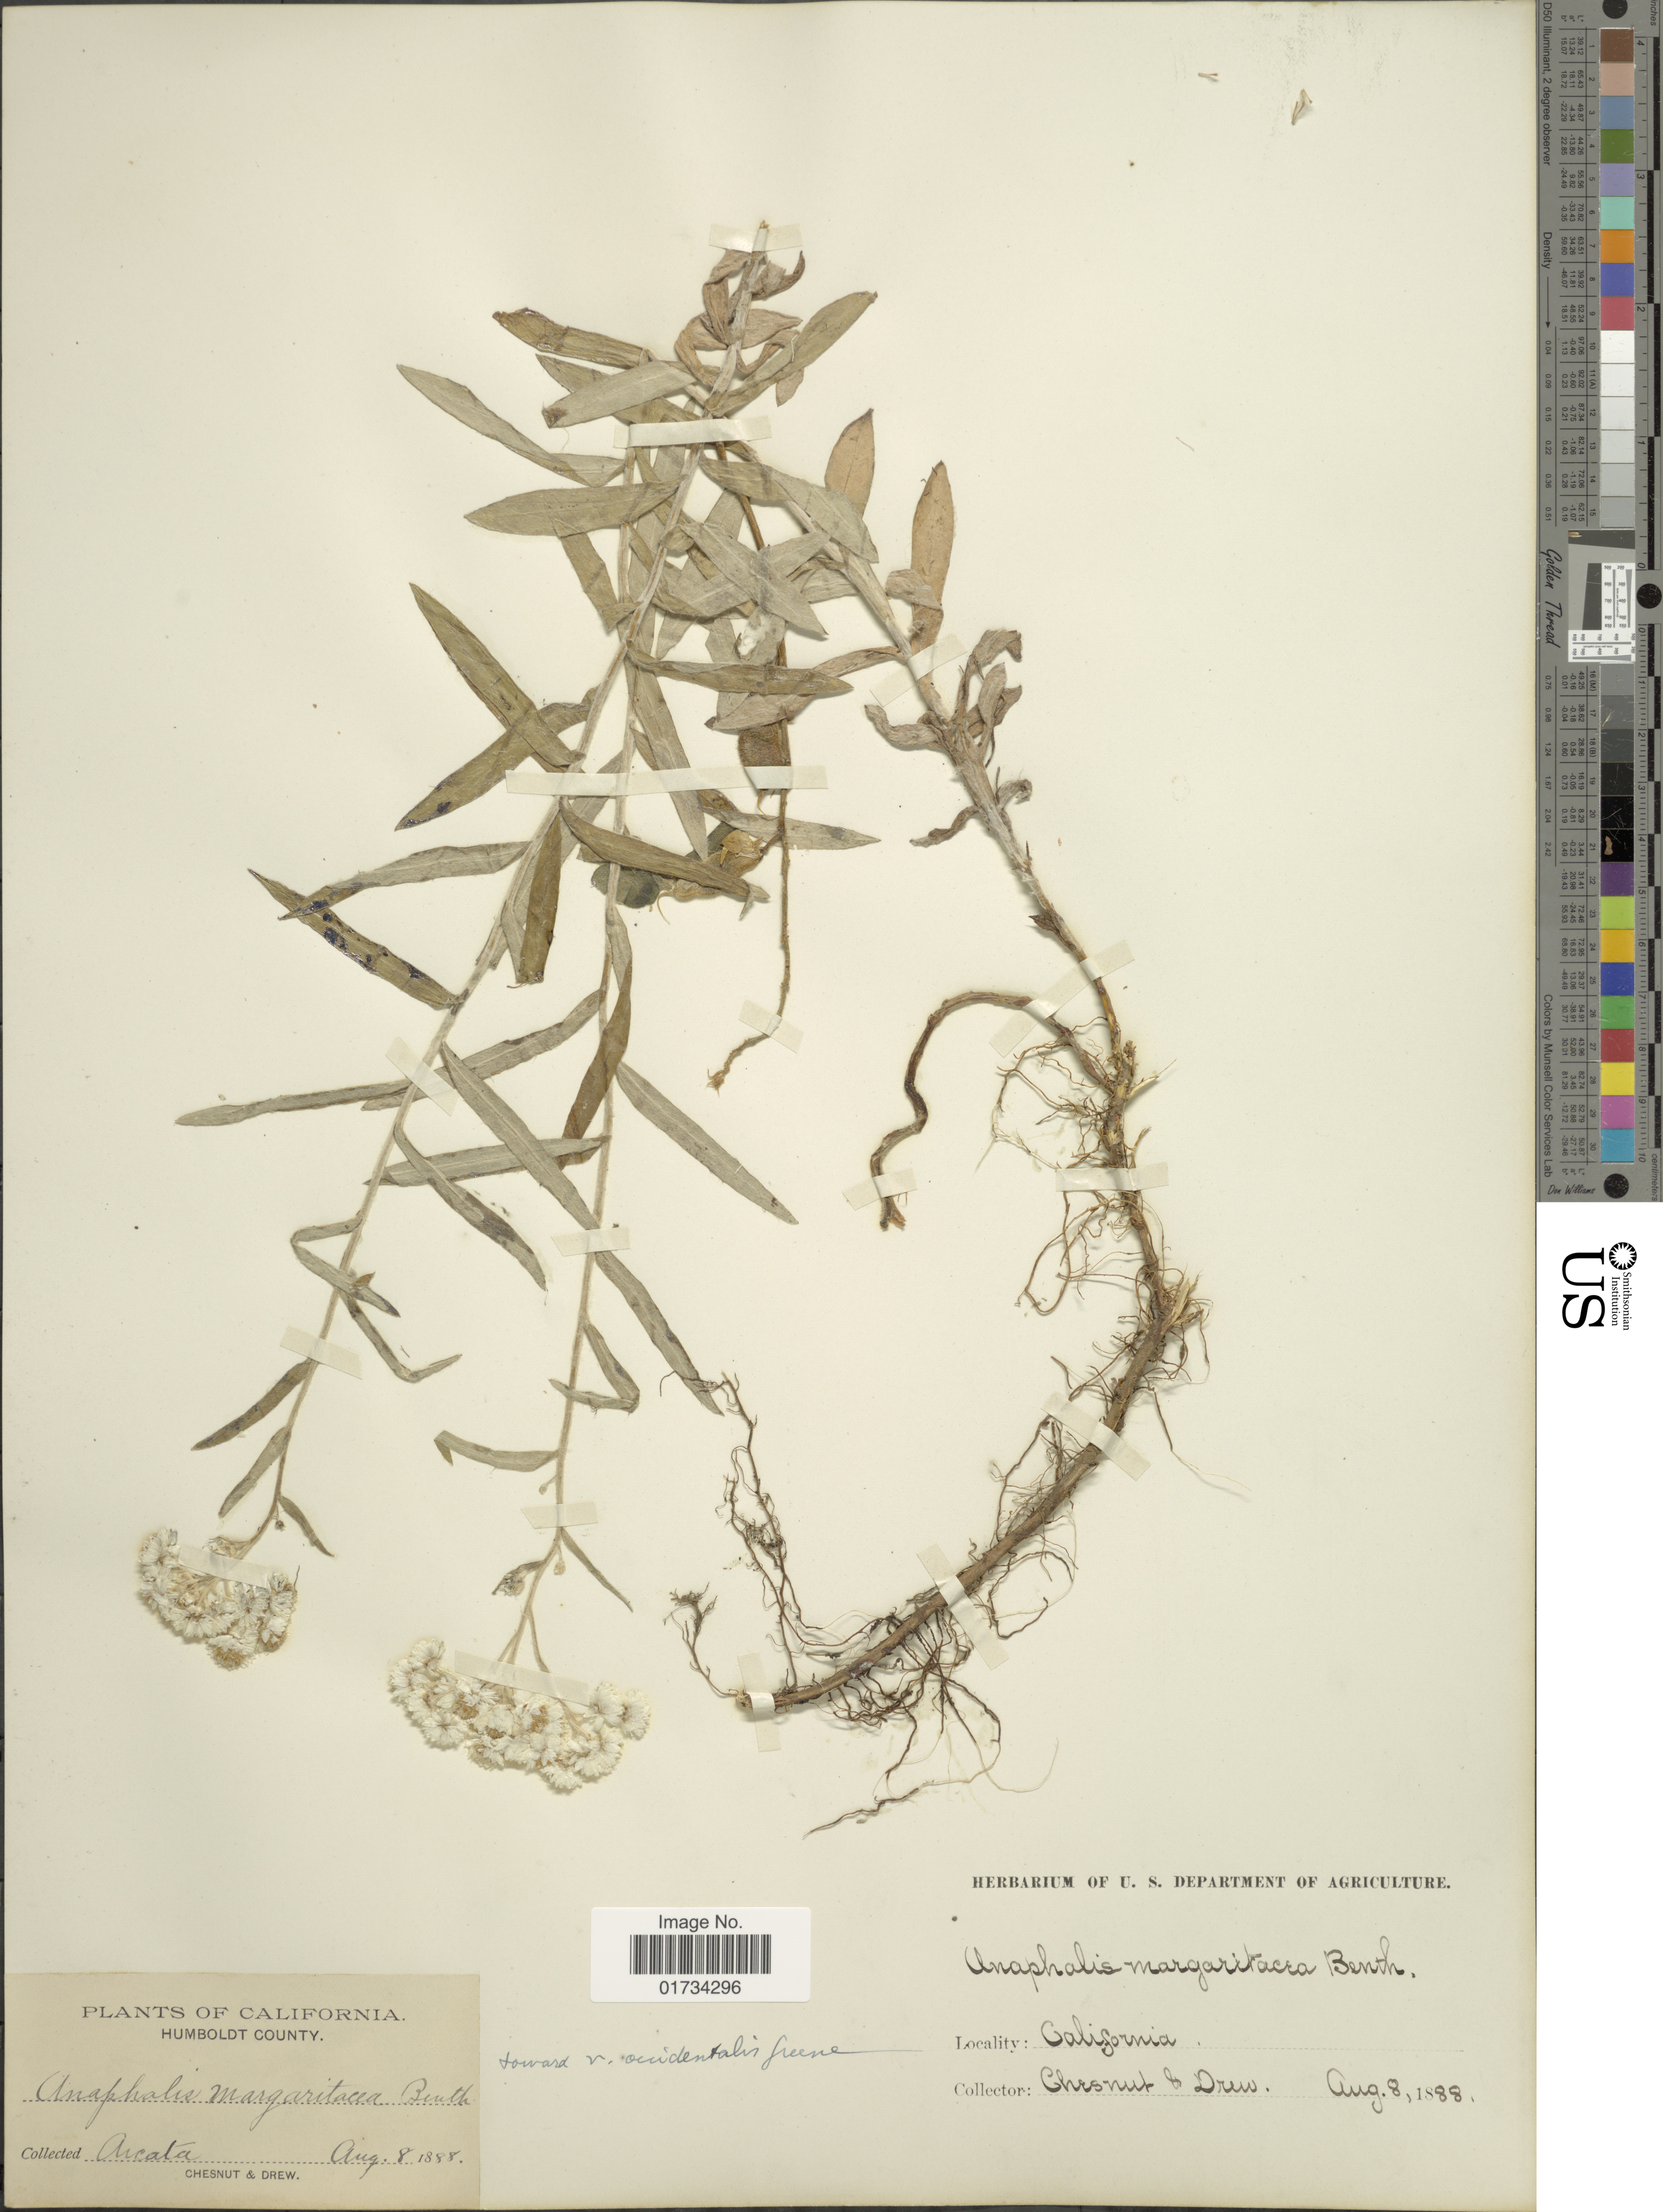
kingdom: Plantae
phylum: Tracheophyta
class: Magnoliopsida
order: Asterales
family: Asteraceae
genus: Anaphalis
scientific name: Anaphalis margaritacea var. occidentalis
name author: Greene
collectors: Chestnut & Drew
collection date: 1888-08-08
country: United States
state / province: California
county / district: Humboldt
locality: California. Humboldt County. Ancata